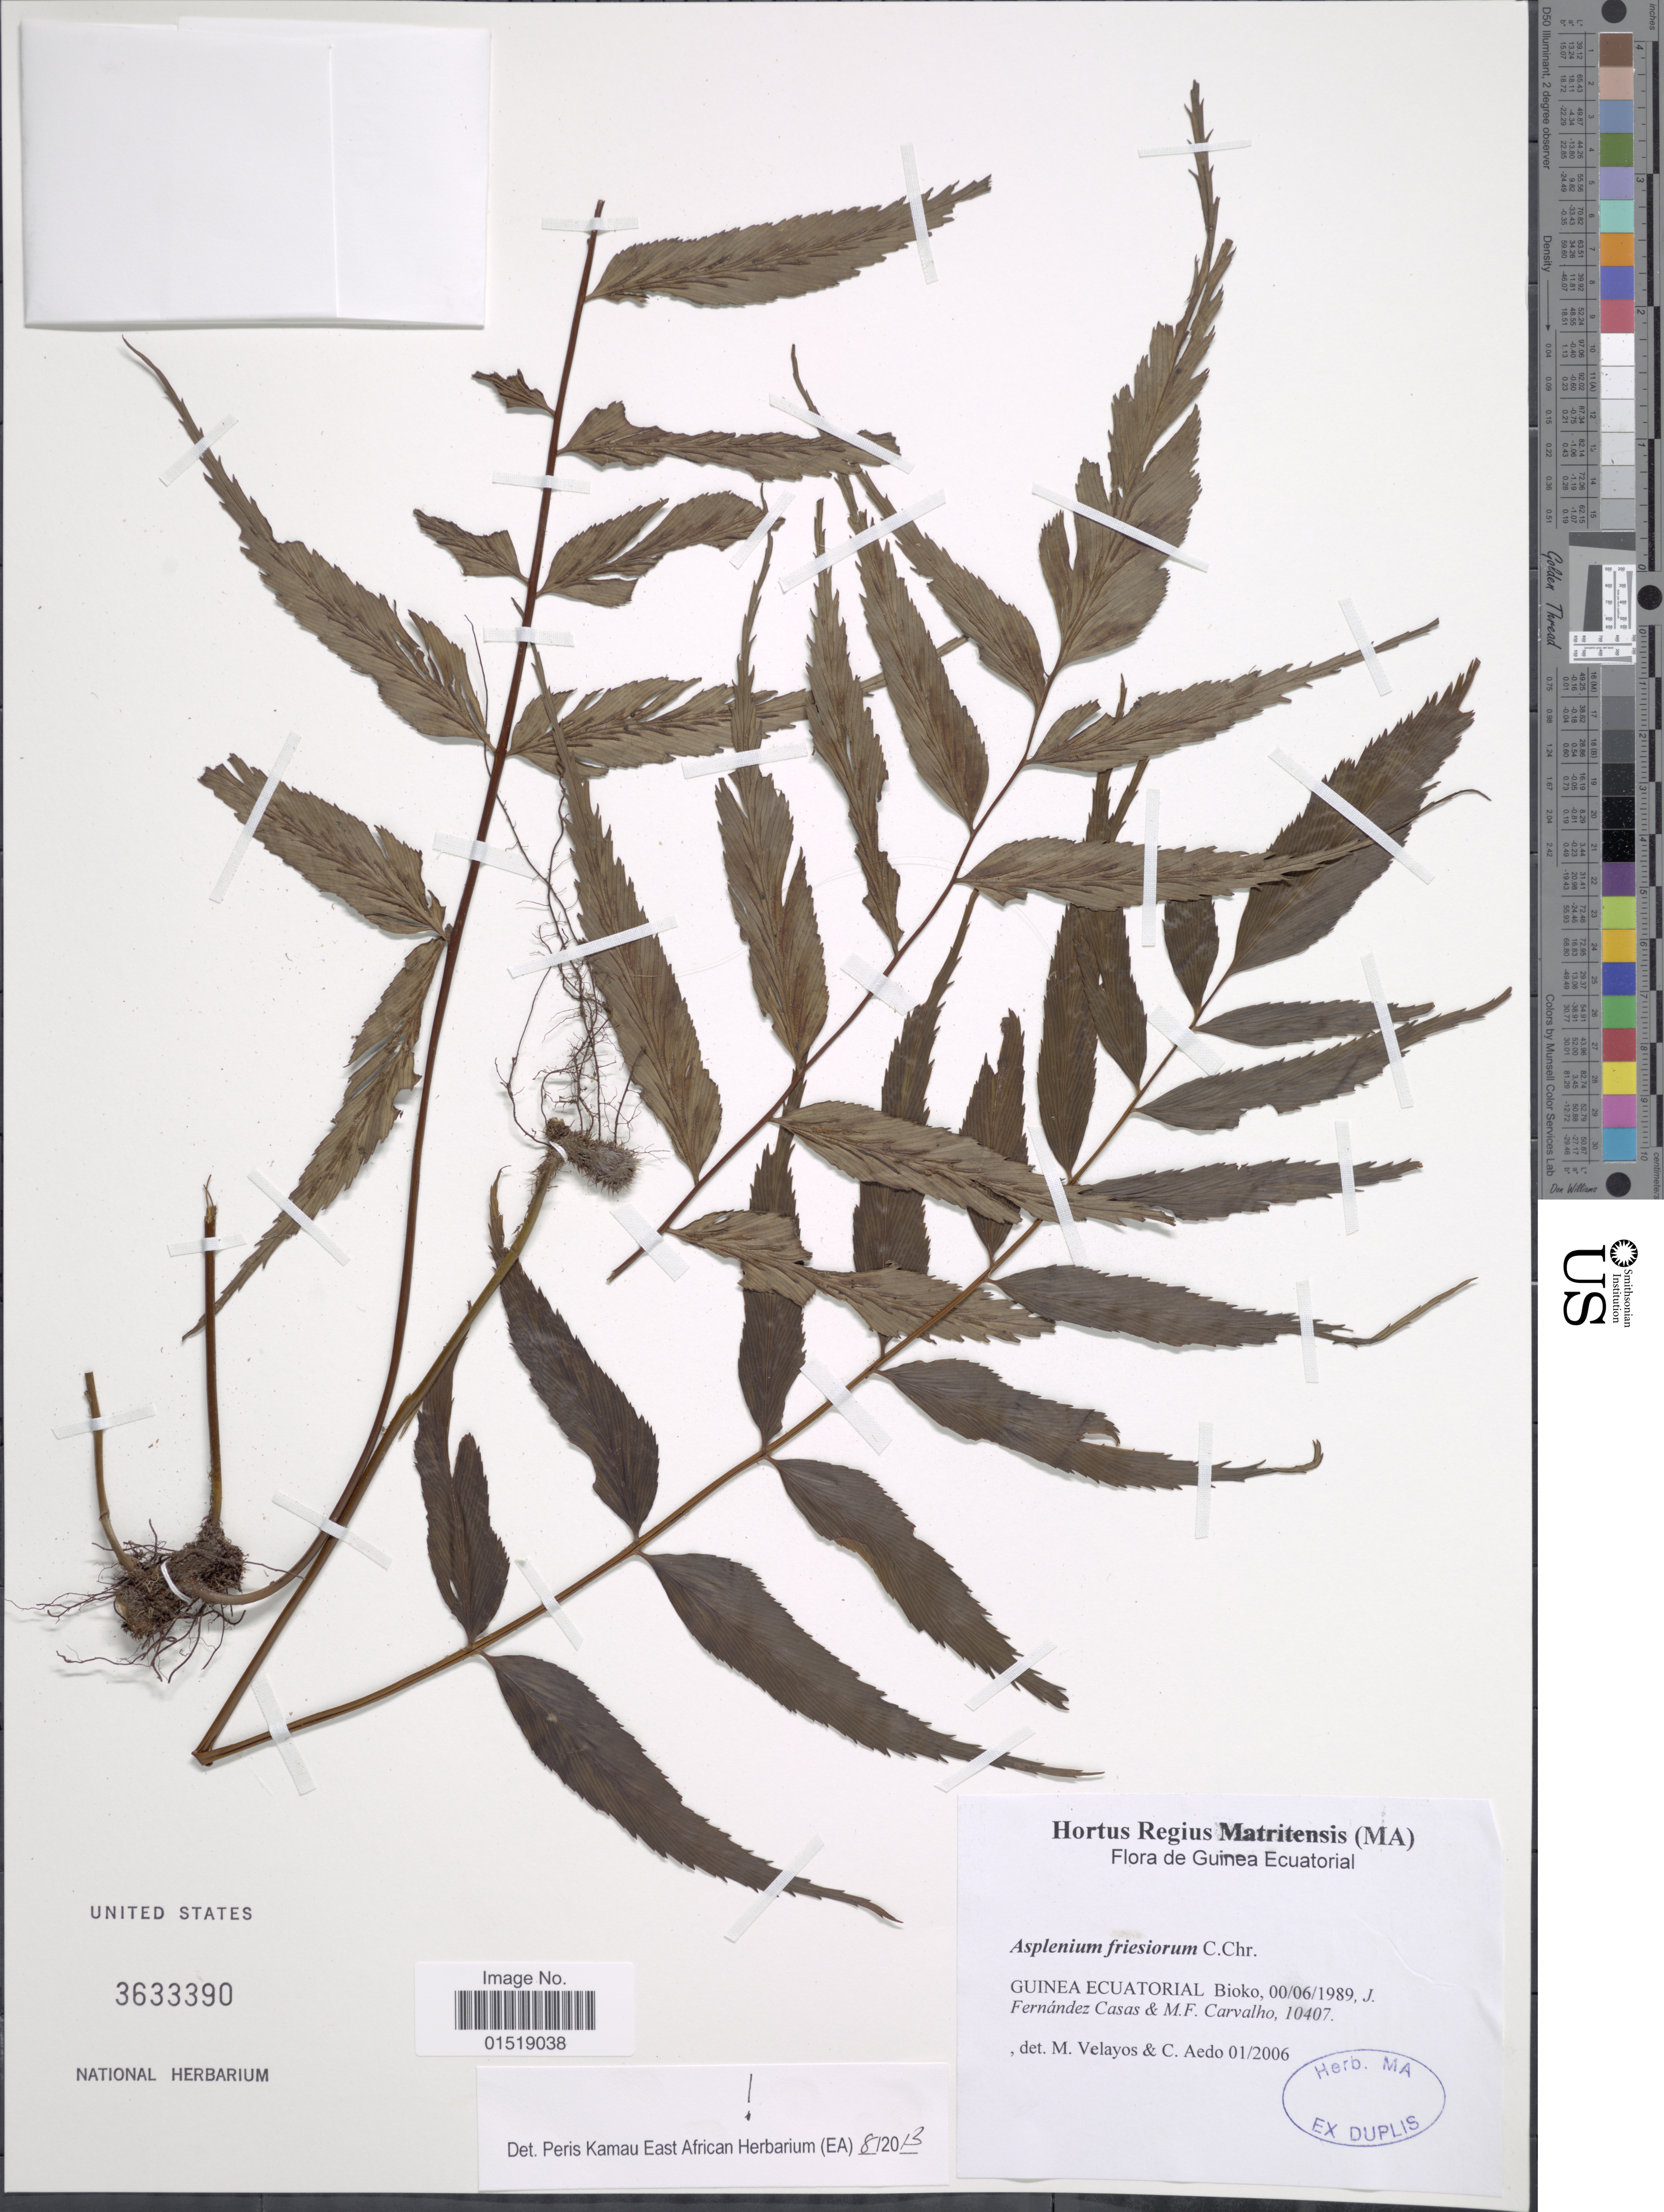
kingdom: Plantae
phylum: Tracheophyta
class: Polypodiopsida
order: Polypodiales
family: Aspleniaceae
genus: Asplenium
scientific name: Asplenium friesiorum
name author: C. Chr.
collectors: J. Casas & M. F. Carvalho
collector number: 10407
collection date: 1989-06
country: Equatorial Guinea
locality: Bioko.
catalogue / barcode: US 3633390